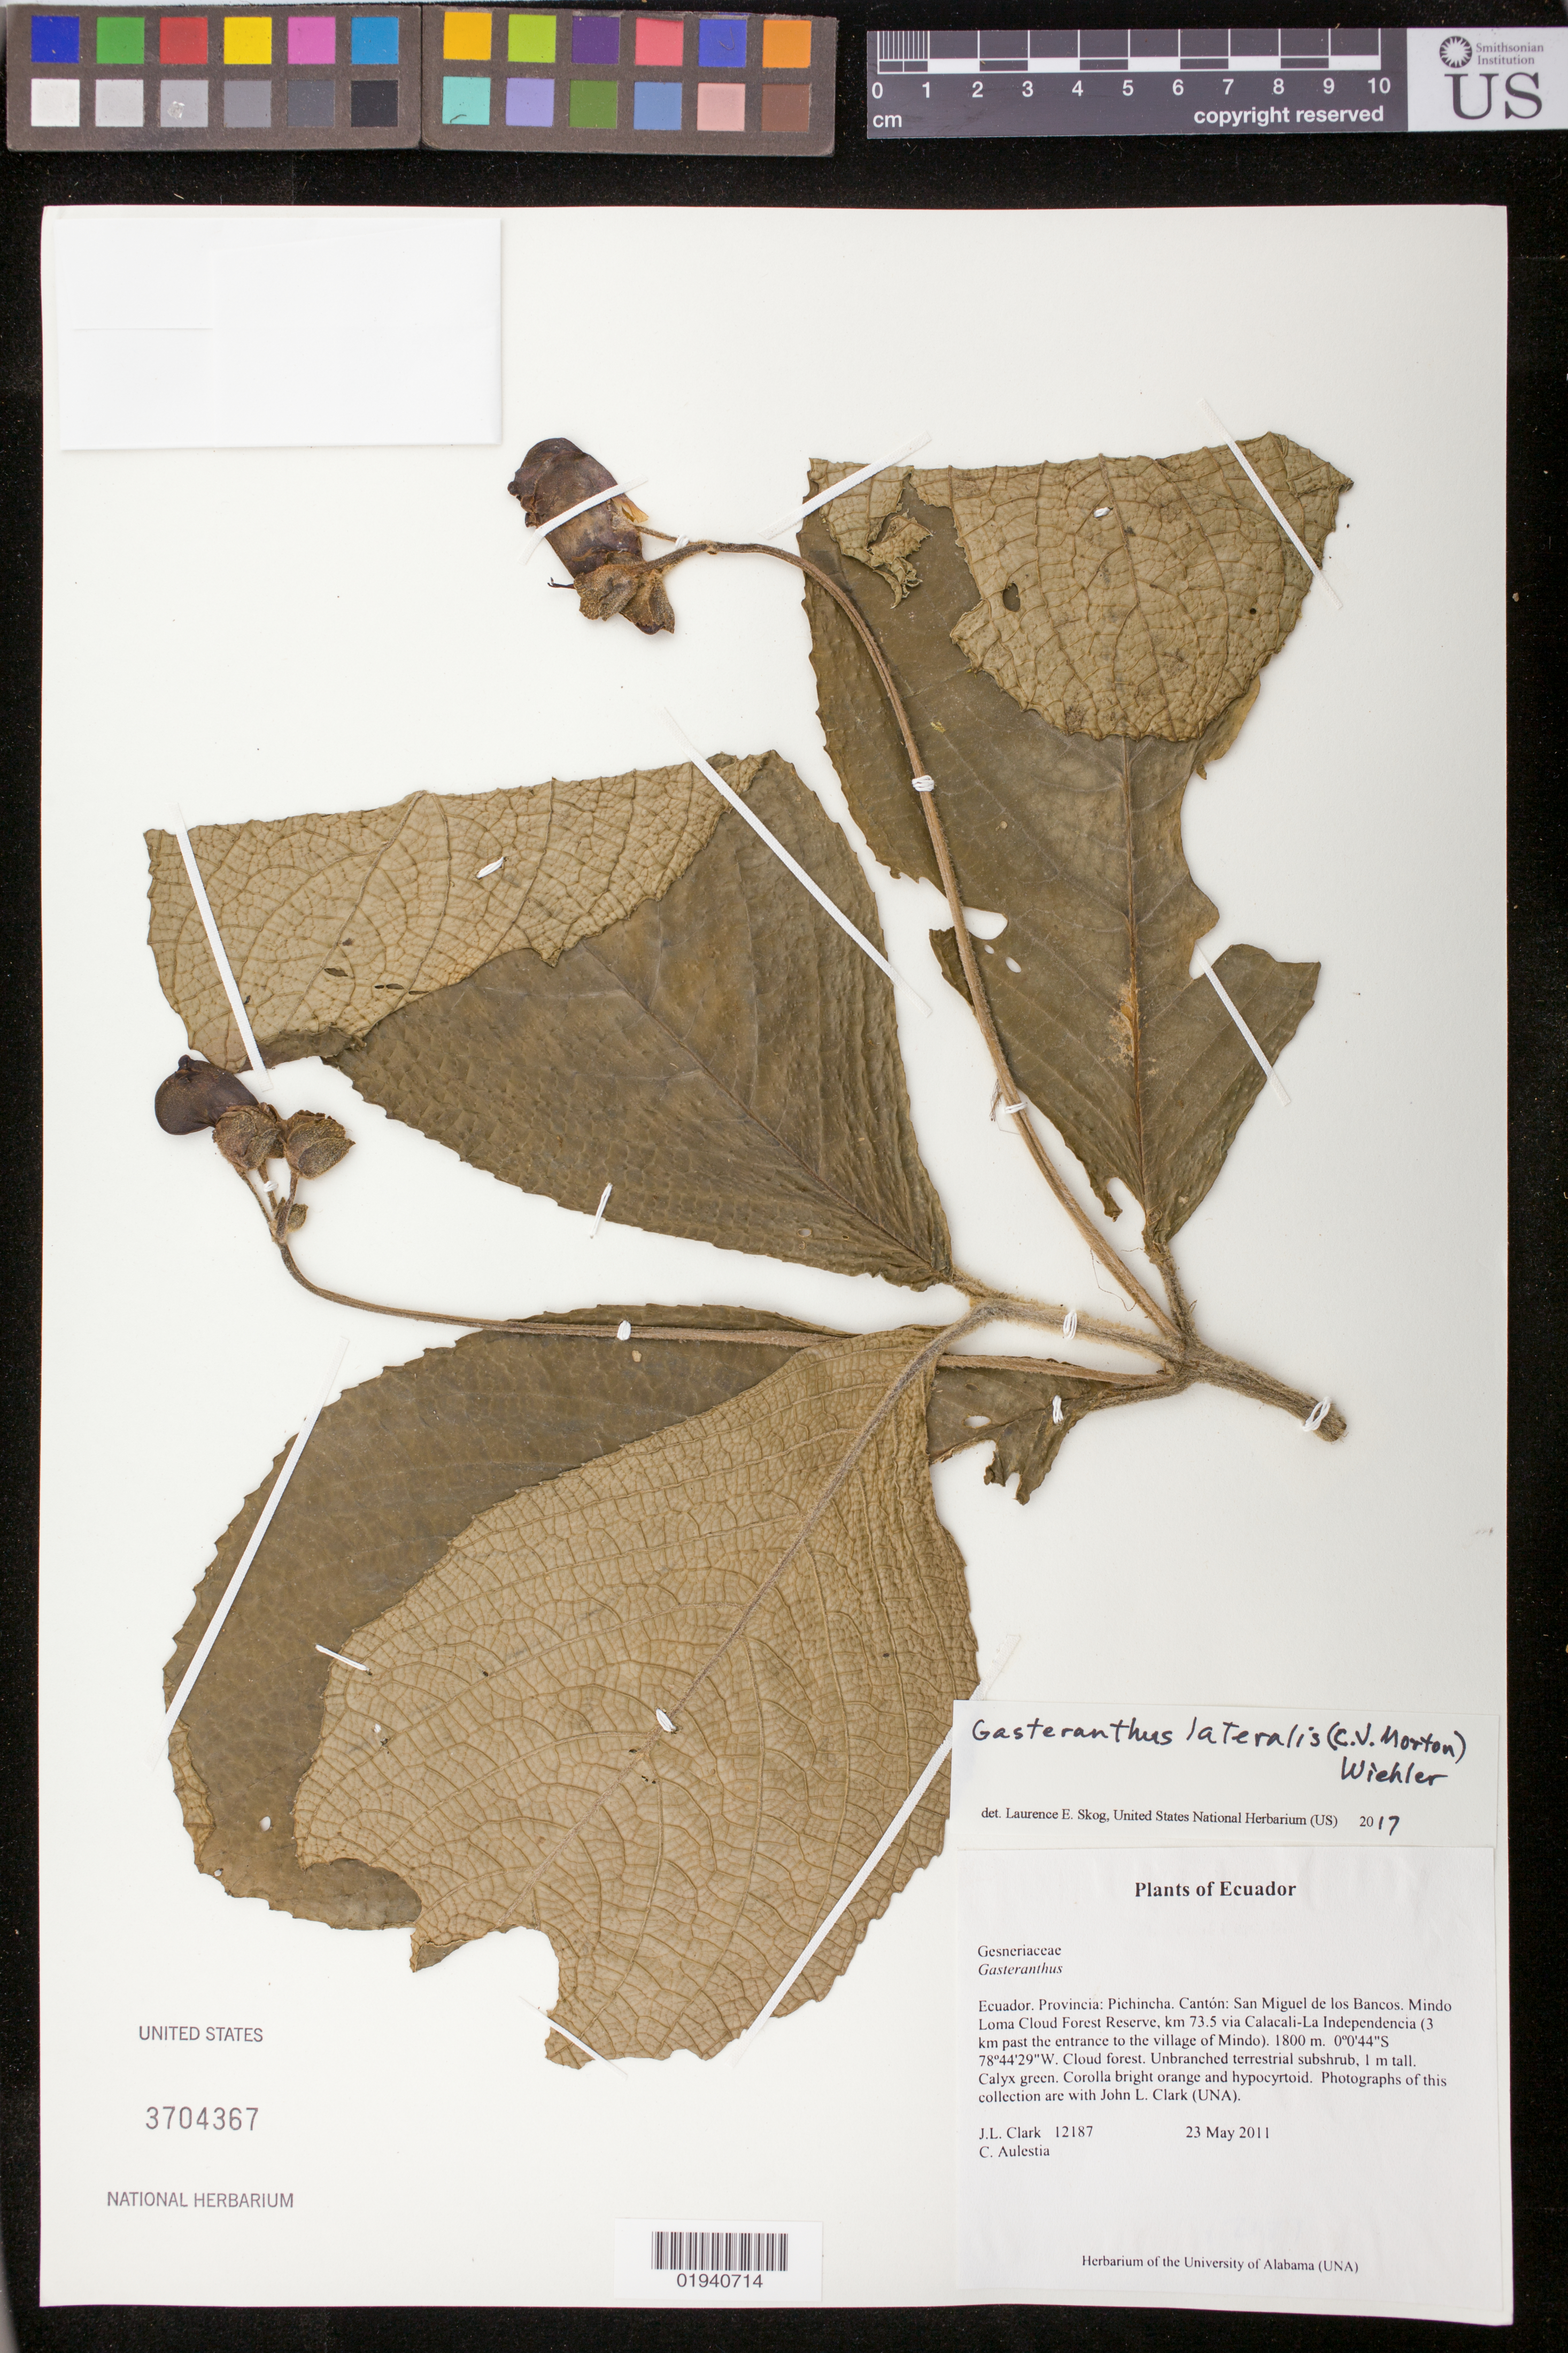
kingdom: Plantae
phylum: Tracheophyta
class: Magnoliopsida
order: Lamiales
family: Gesneriaceae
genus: Gasteranthus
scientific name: Gasteranthus lateralis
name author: (C.V. Morton) Wiehler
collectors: J. L. Clark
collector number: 12187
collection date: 2011-05-23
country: Ecuador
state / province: Pichincha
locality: Canton: San Miguel de los Bancos. Mindo Loma Cloud Forest Reserve, km 73.5 via Calacali-La Independencia (3 km past the entrance to the village of Mindo).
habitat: Cloud forest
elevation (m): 1800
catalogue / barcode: US 3704367